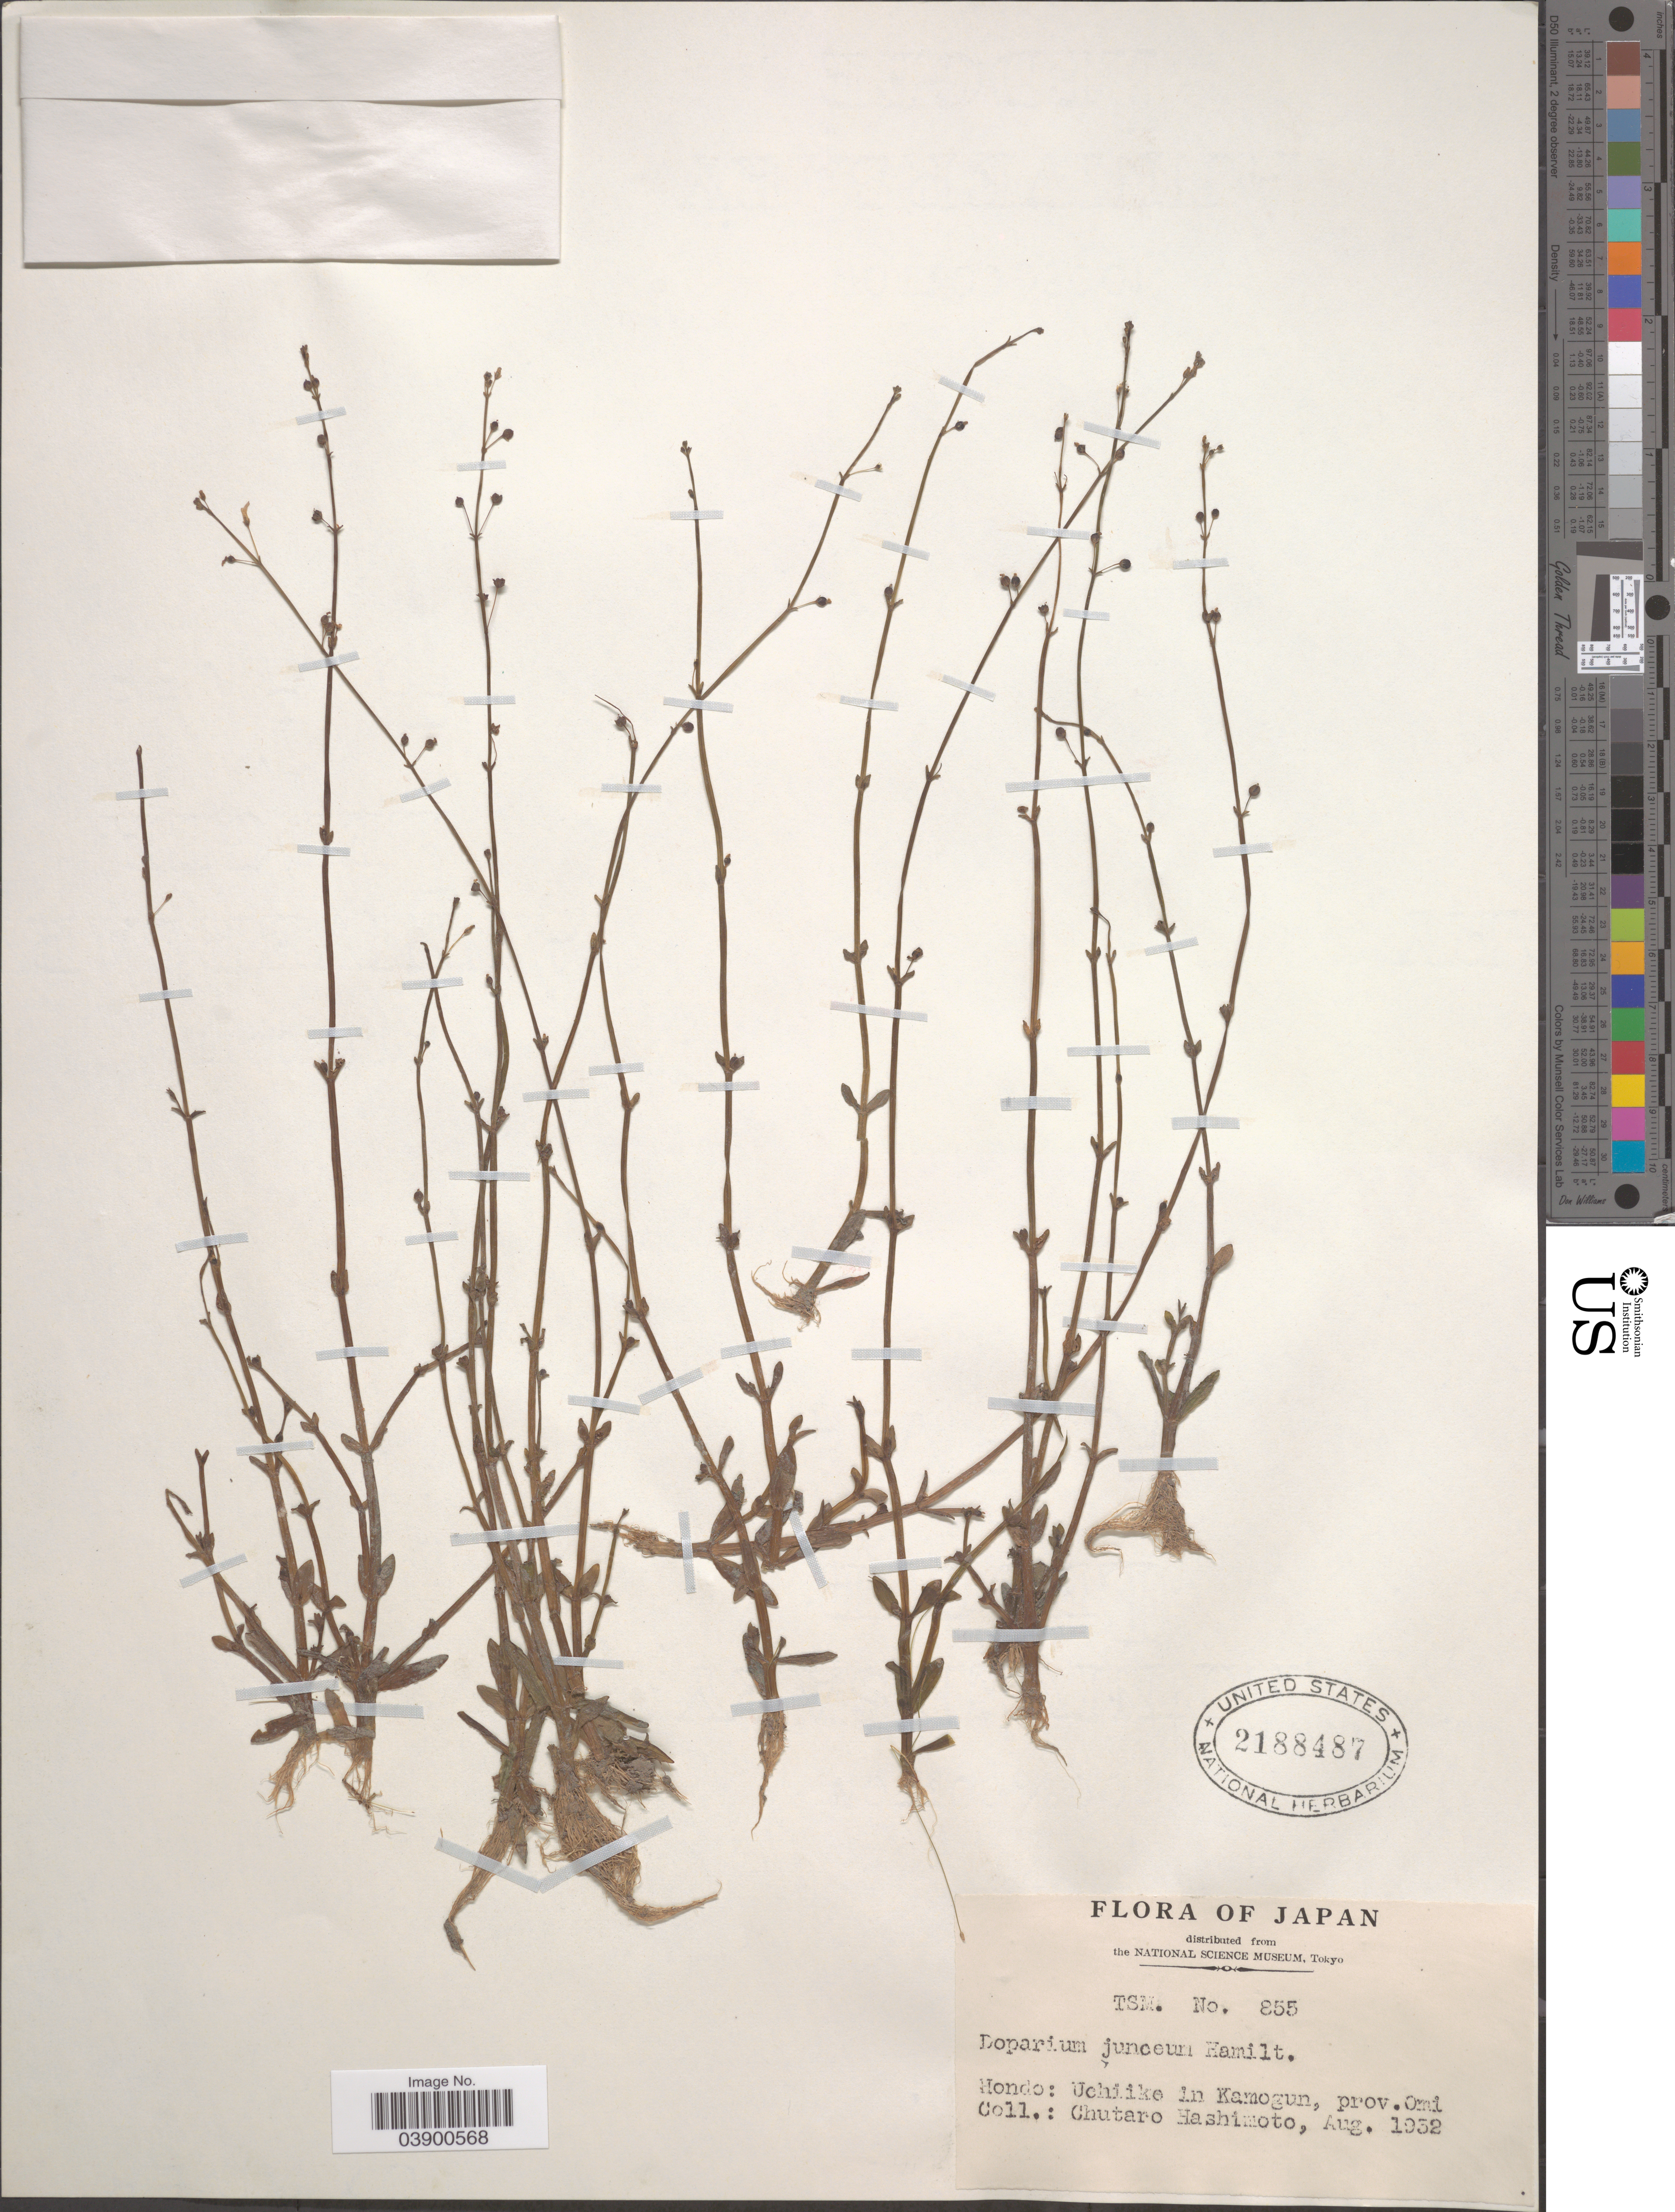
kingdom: Plantae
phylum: Tracheophyta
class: Magnoliopsida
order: Lamiales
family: Plantaginaceae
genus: Dopatrium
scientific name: Dopatrium junceum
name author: (Roxb.) Buch.-Ham. ex Benth.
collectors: C. Hashimoto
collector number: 855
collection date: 1952-08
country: Japan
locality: Hondo: Uchiike in Kamogun, prov. Omi.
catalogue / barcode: US 2188487